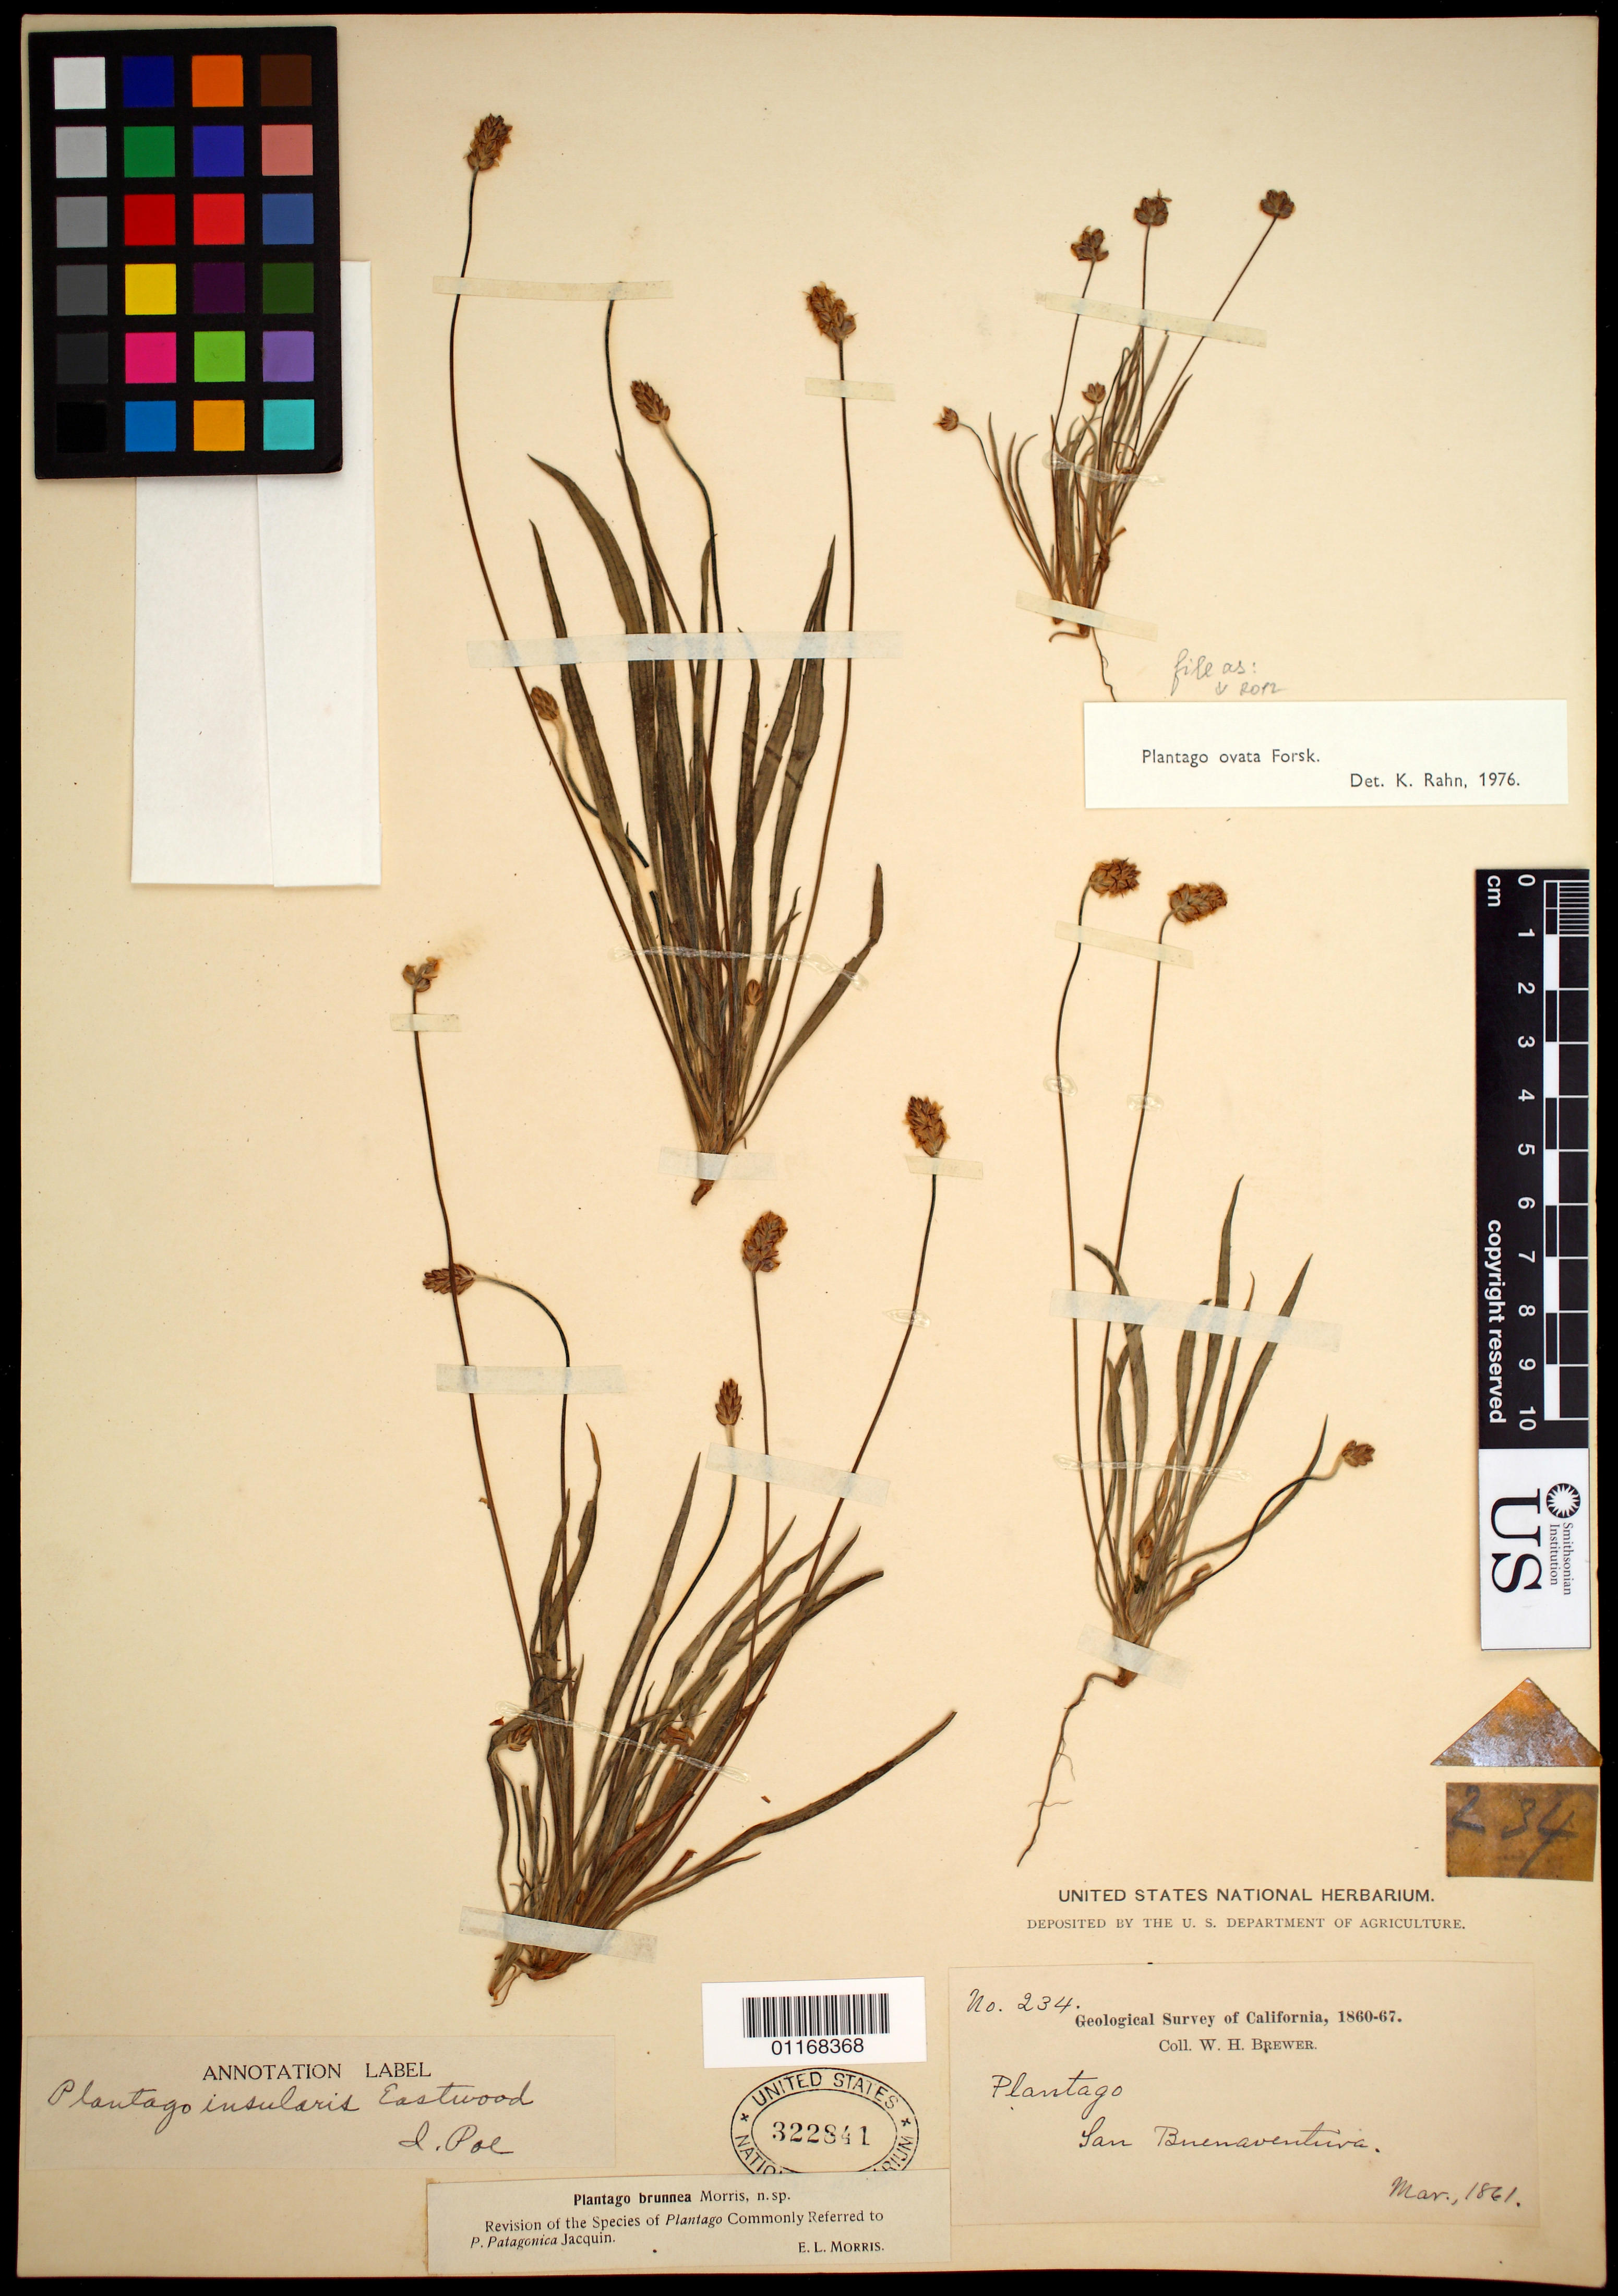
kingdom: Plantae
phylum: Tracheophyta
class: Magnoliopsida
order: Lamiales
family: Plantaginaceae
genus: Plantago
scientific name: Plantago ovata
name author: Forssk.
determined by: Rahn, Knud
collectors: W. H. Brewer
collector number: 234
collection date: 1861-03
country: United States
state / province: California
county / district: Ventura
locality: San Buenaventura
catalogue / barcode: US 322841